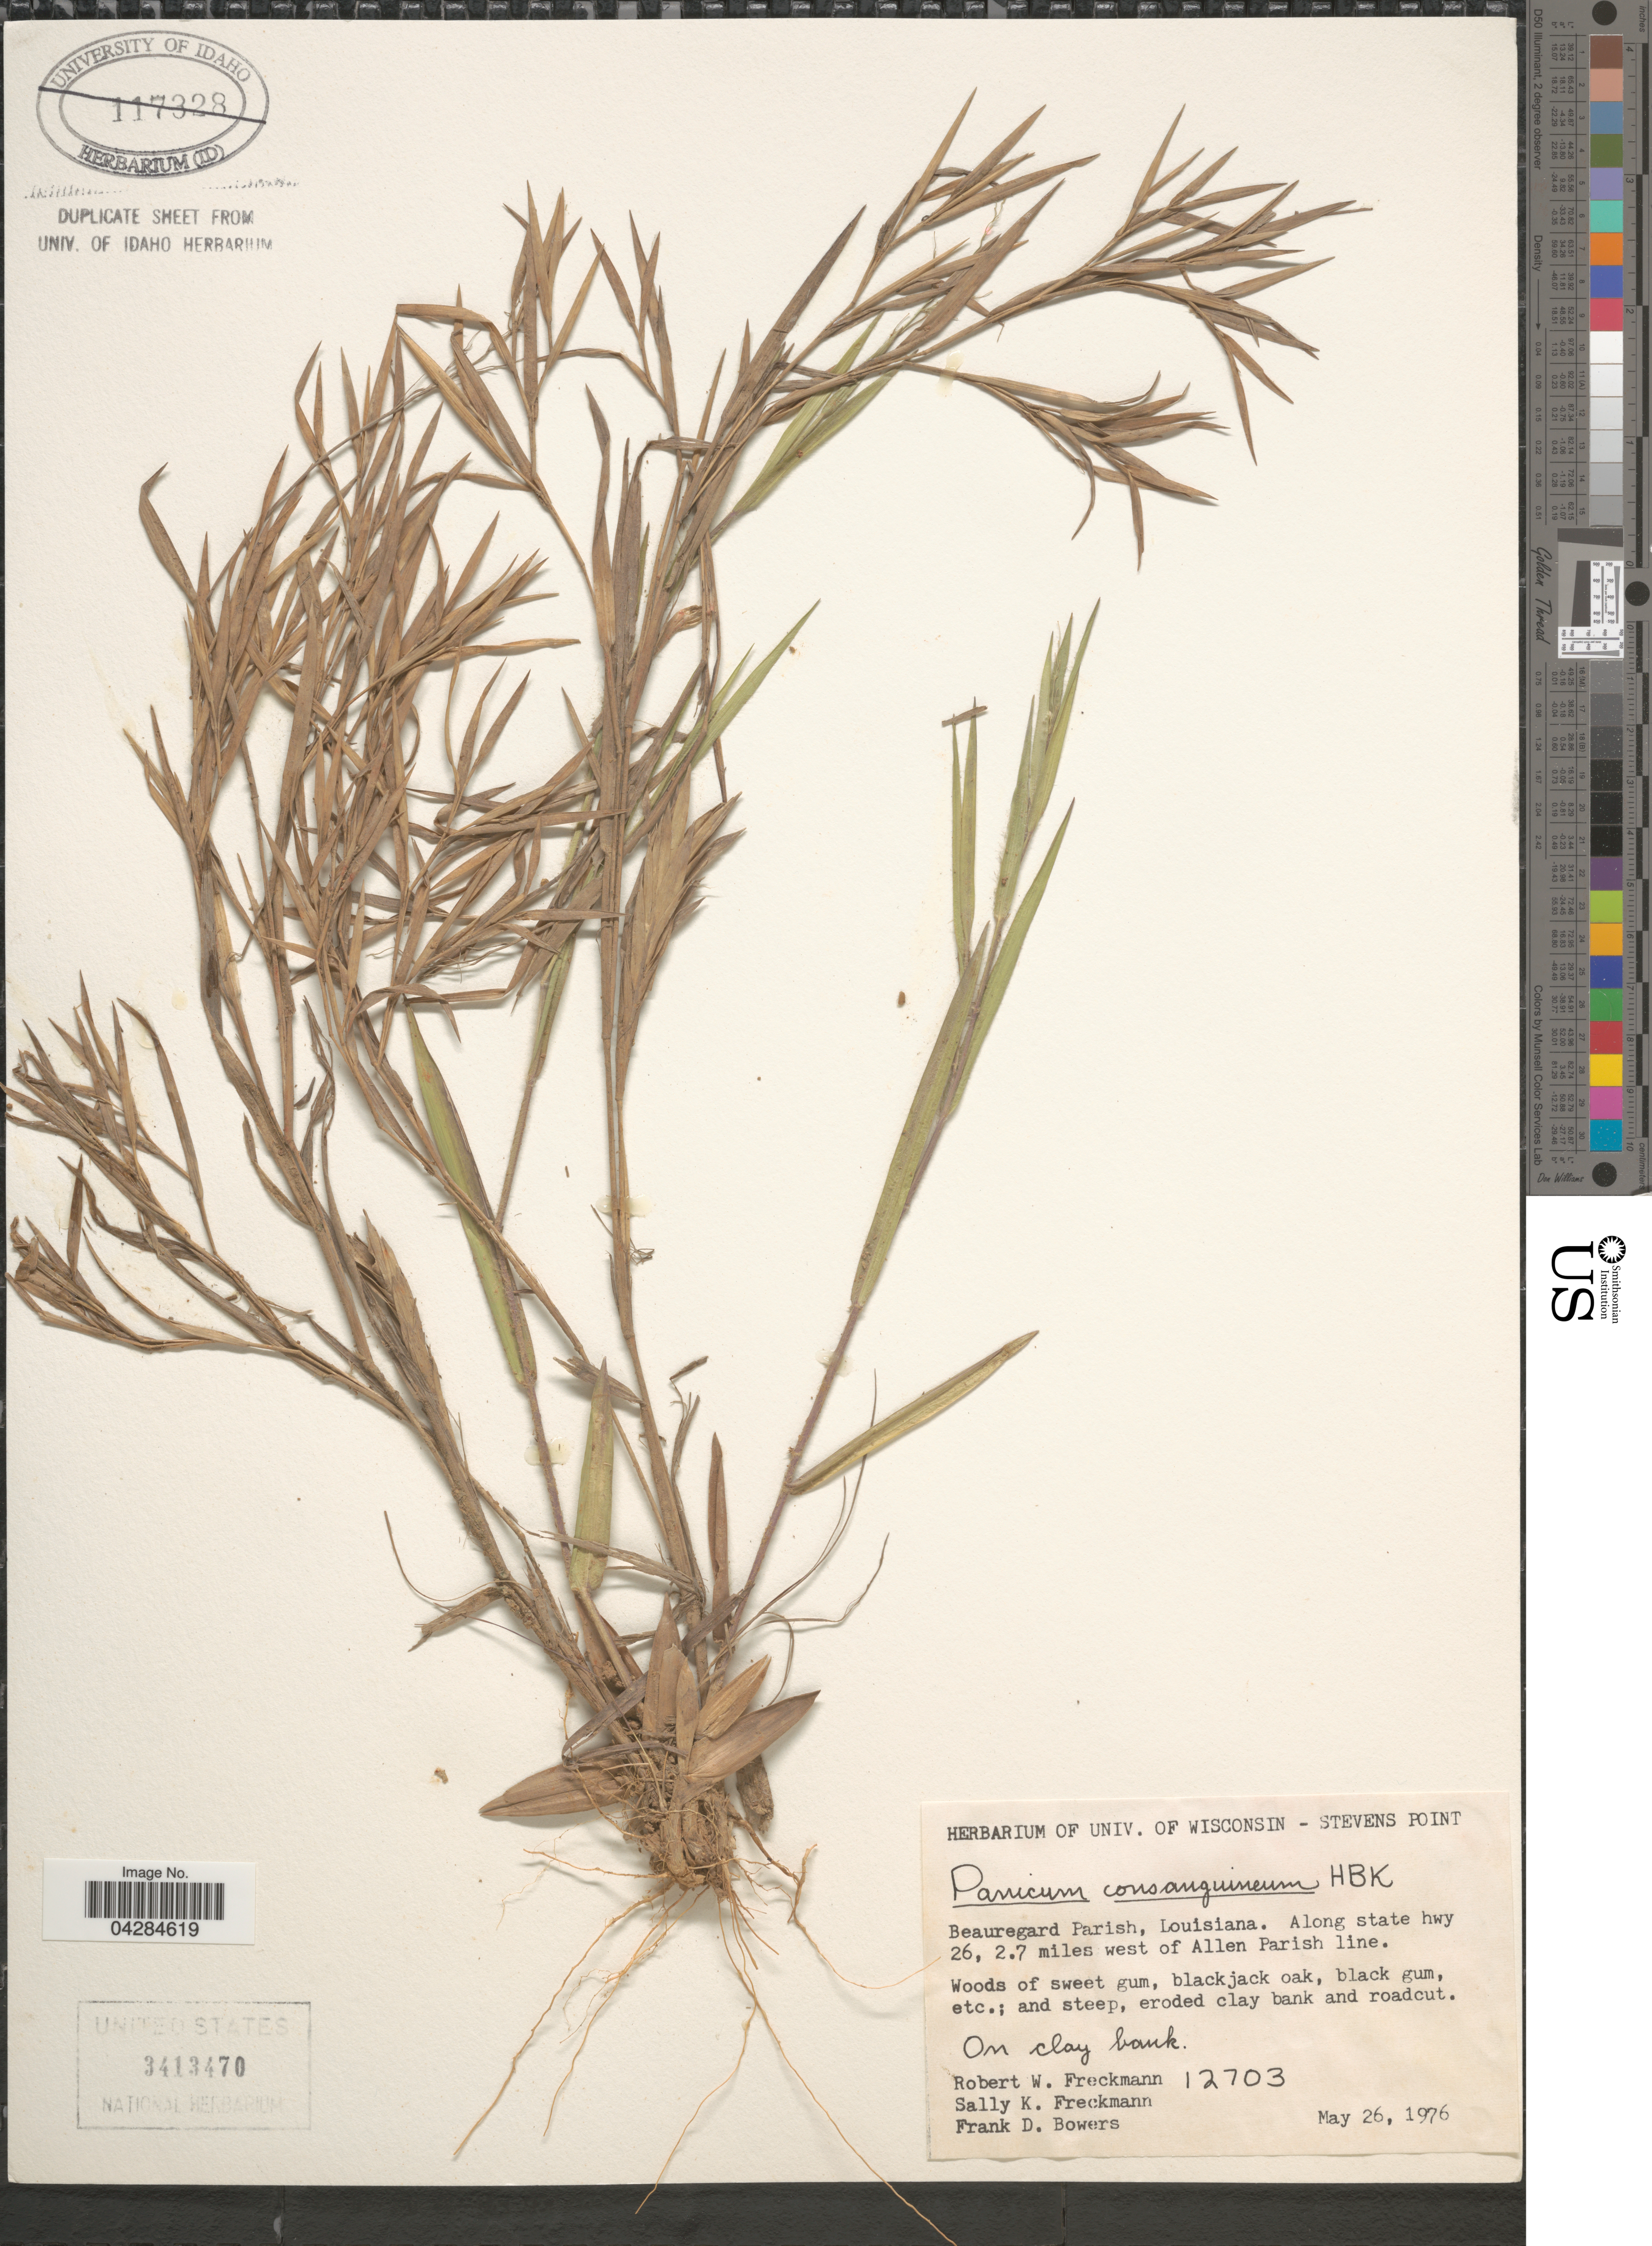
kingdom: Plantae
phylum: Tracheophyta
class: Liliopsida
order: Poales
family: Poaceae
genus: Dichanthelium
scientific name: Dichanthelium ovale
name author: (Elliott) Gould & C.A. Clark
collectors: R. Freckmann, S. Freckmann & F. D. Bowers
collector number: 12703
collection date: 1976-05-26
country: United States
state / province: Louisiana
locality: Beauregard Parish. Along state hwy 26, 2.7 mile west of Allen Parish line.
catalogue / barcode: US 3413470